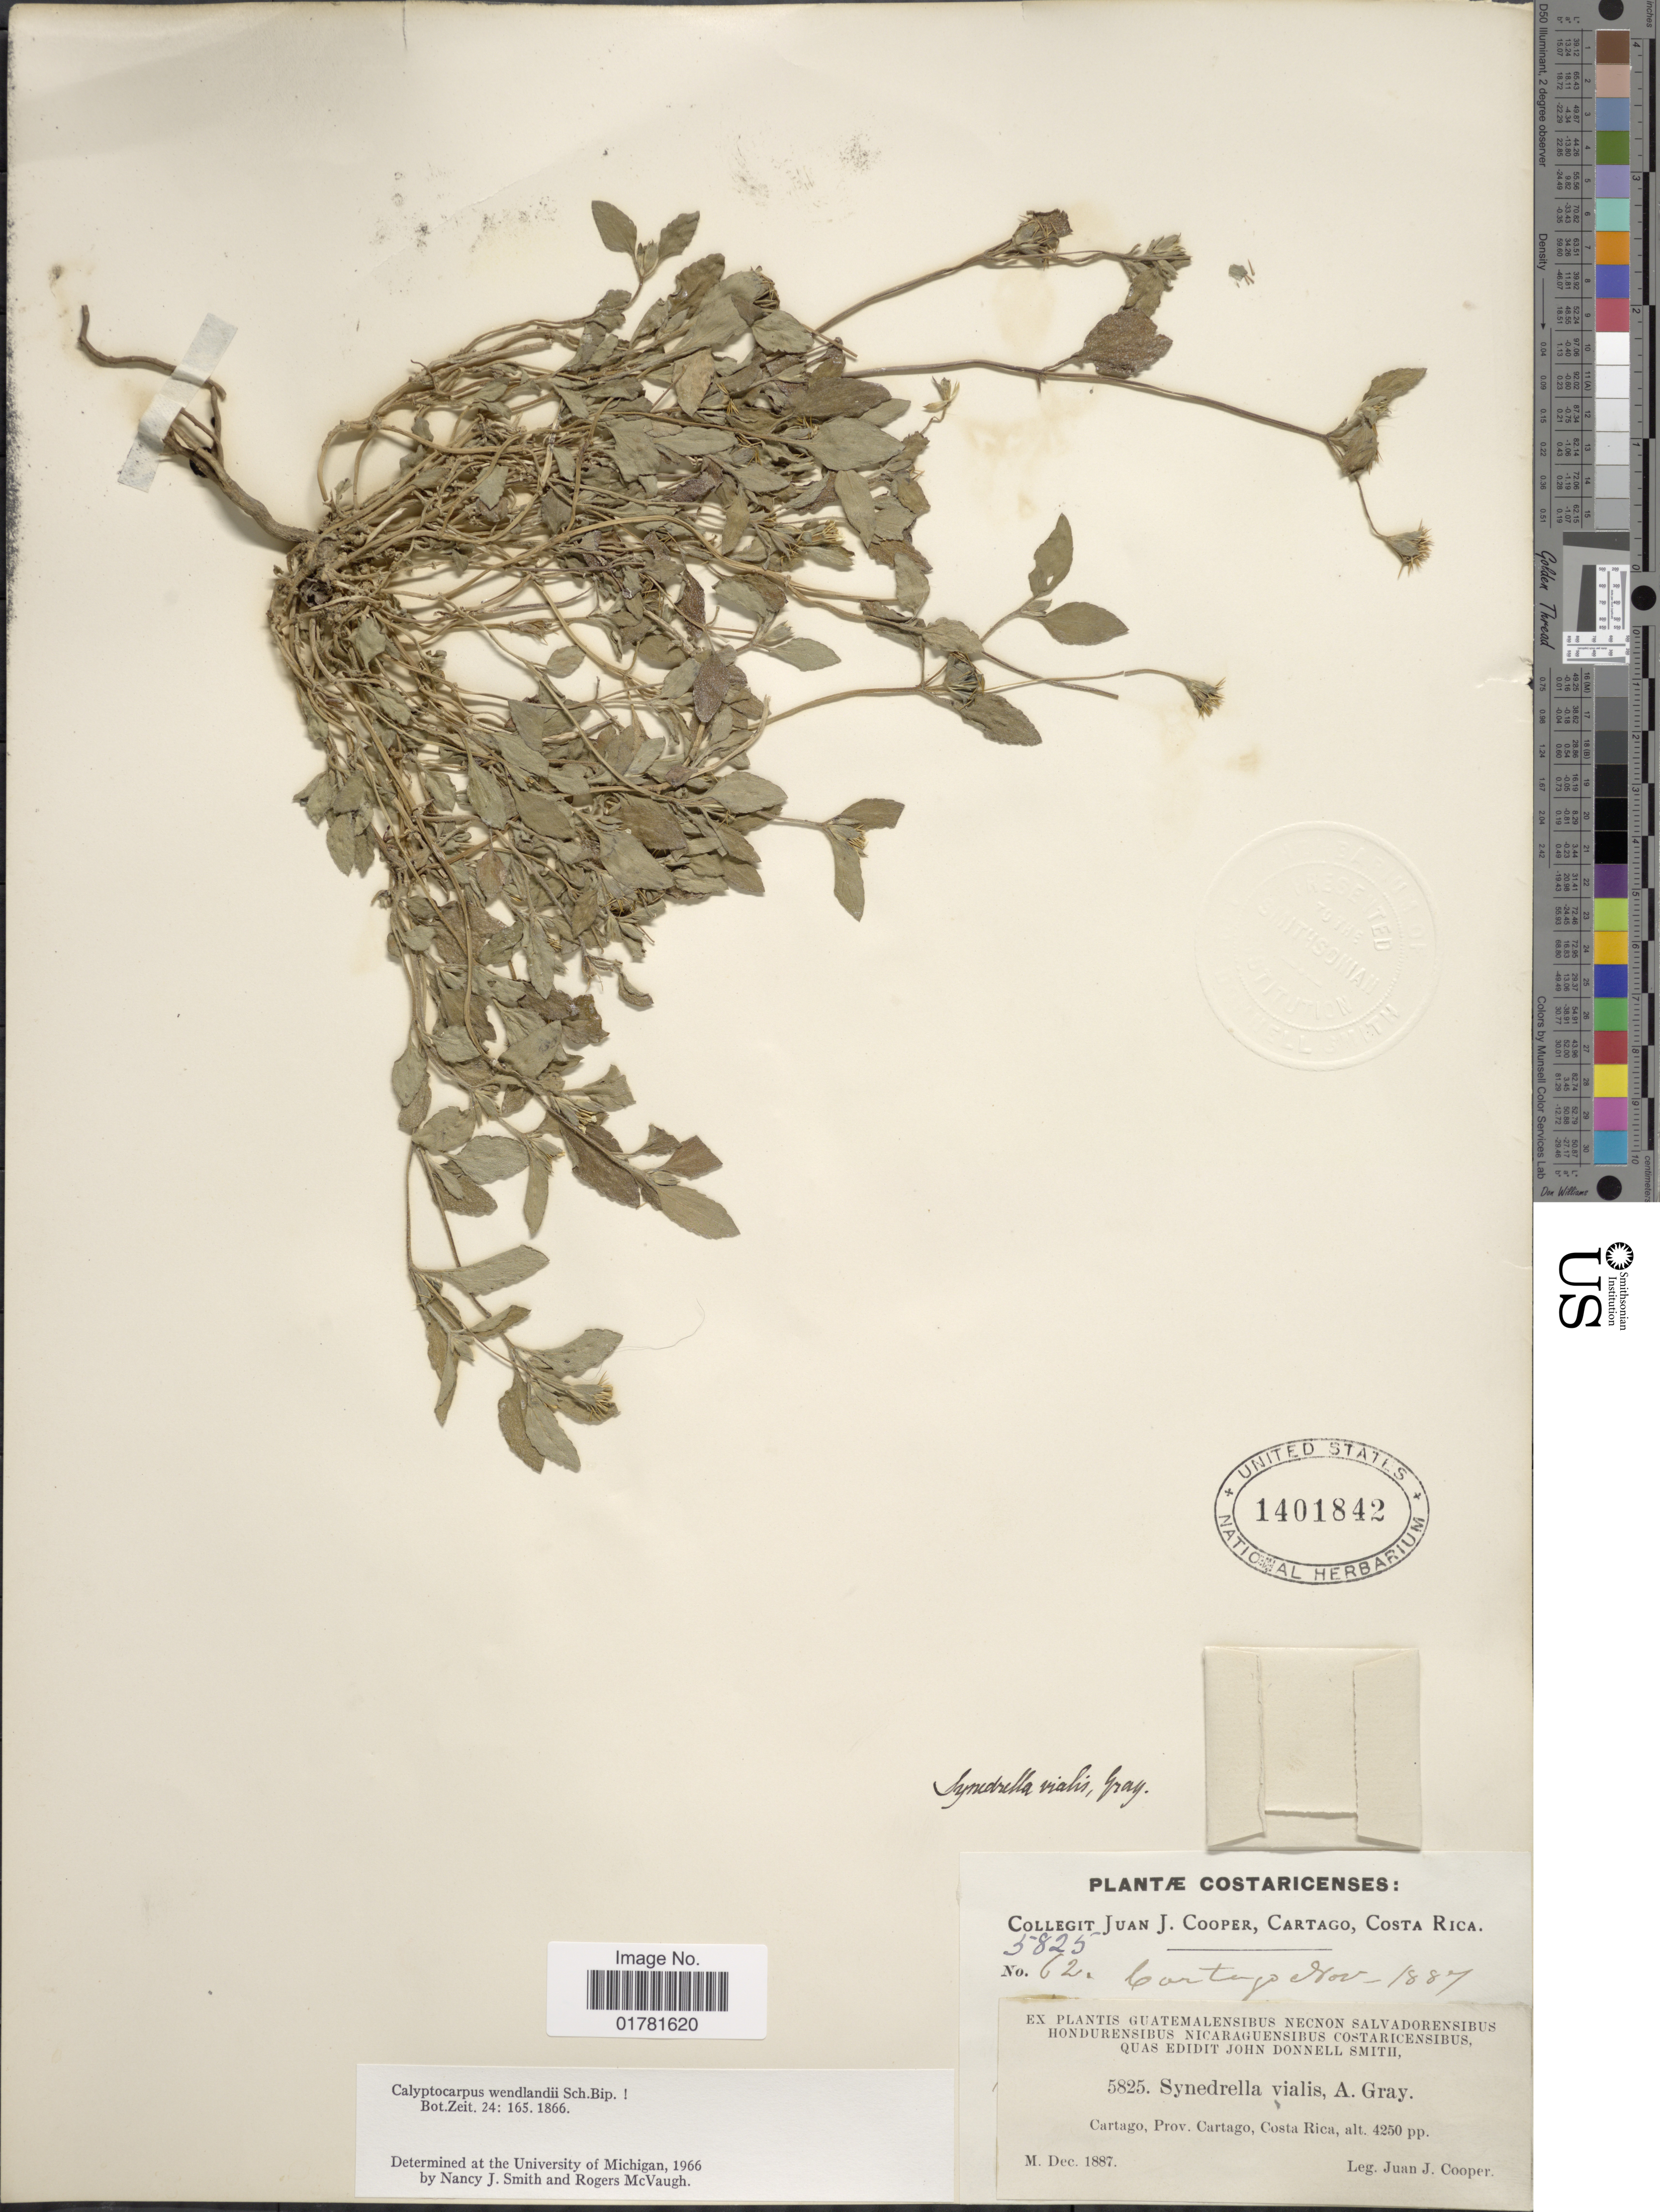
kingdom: Plantae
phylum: Tracheophyta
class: Magnoliopsida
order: Asterales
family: Asteraceae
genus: Calyptocarpus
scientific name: Calyptocarpus wendlandii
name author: Sch. Bip.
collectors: J. J. Cooper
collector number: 5825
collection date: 1887-12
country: Costa Rica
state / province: Cartago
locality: Cartago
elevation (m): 1295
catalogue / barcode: US 1401842